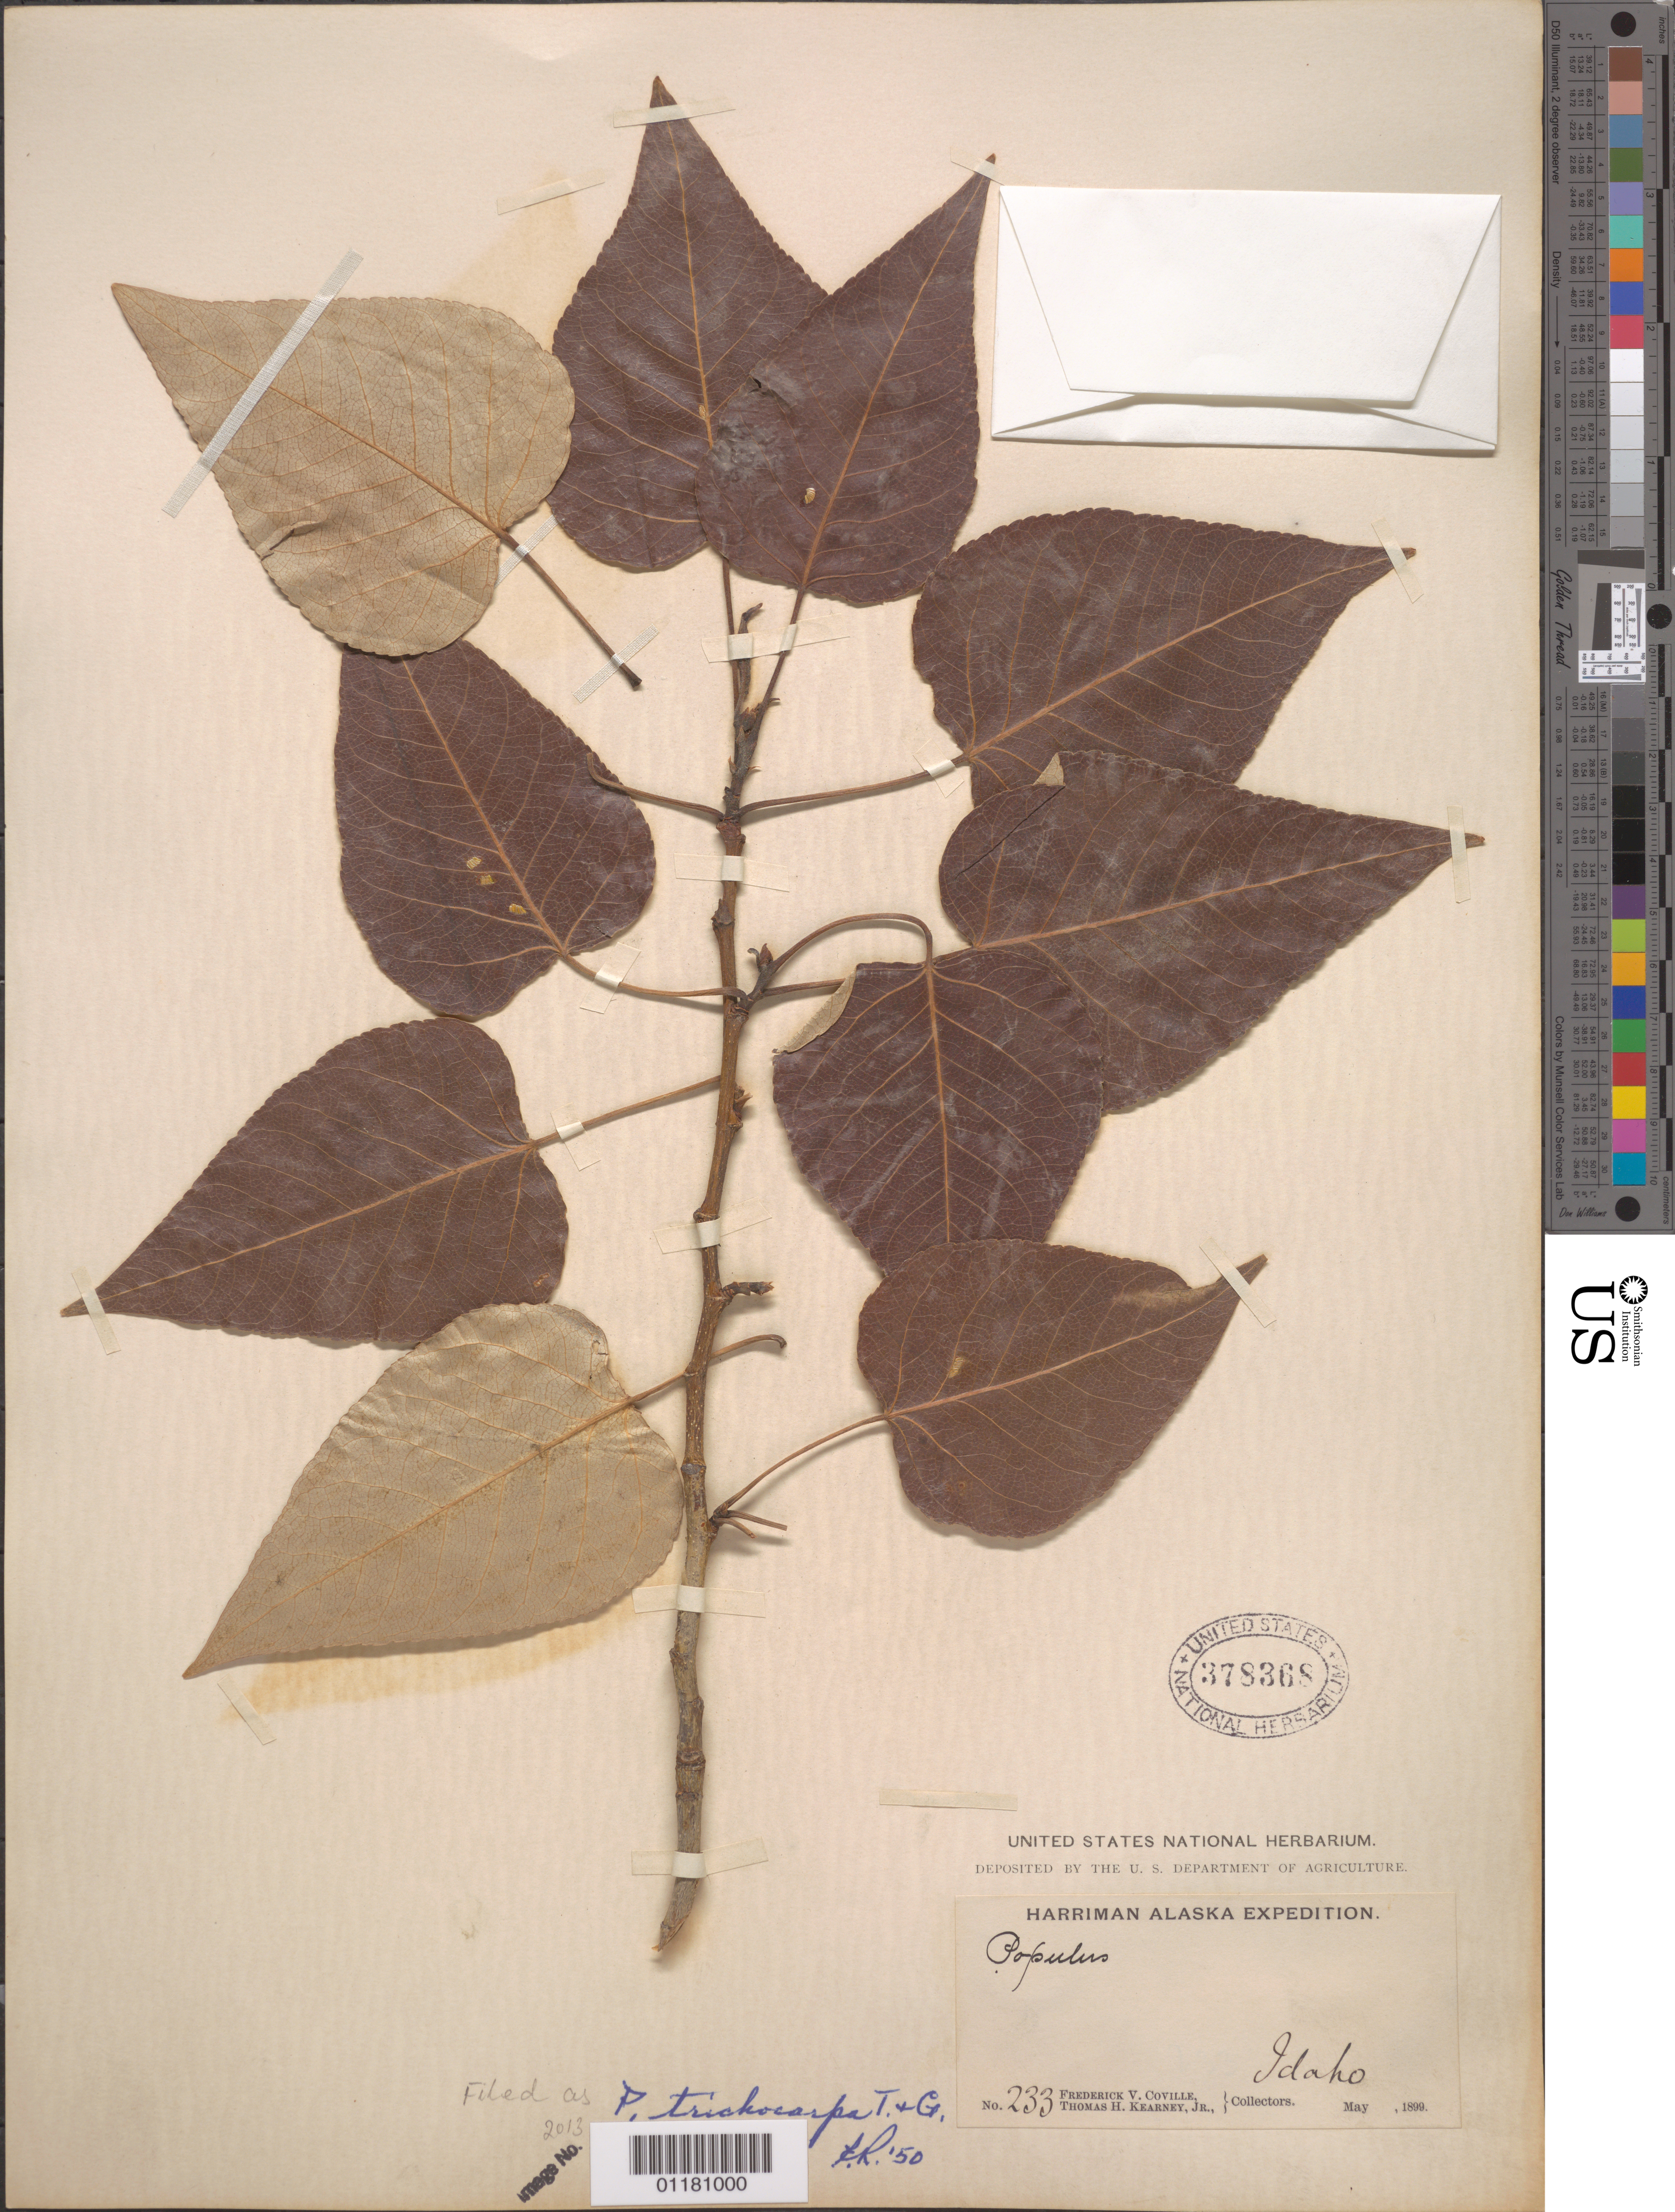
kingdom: Plantae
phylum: Tracheophyta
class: Magnoliopsida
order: Malpighiales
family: Salicaceae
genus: Populus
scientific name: Populus trichocarpa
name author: Torr. & A. Gray ex W. Hook.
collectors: F. V. Coville & T. H. Kearney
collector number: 233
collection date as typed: May 1899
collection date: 1899-05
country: United States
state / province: Idaho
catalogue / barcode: US 378368